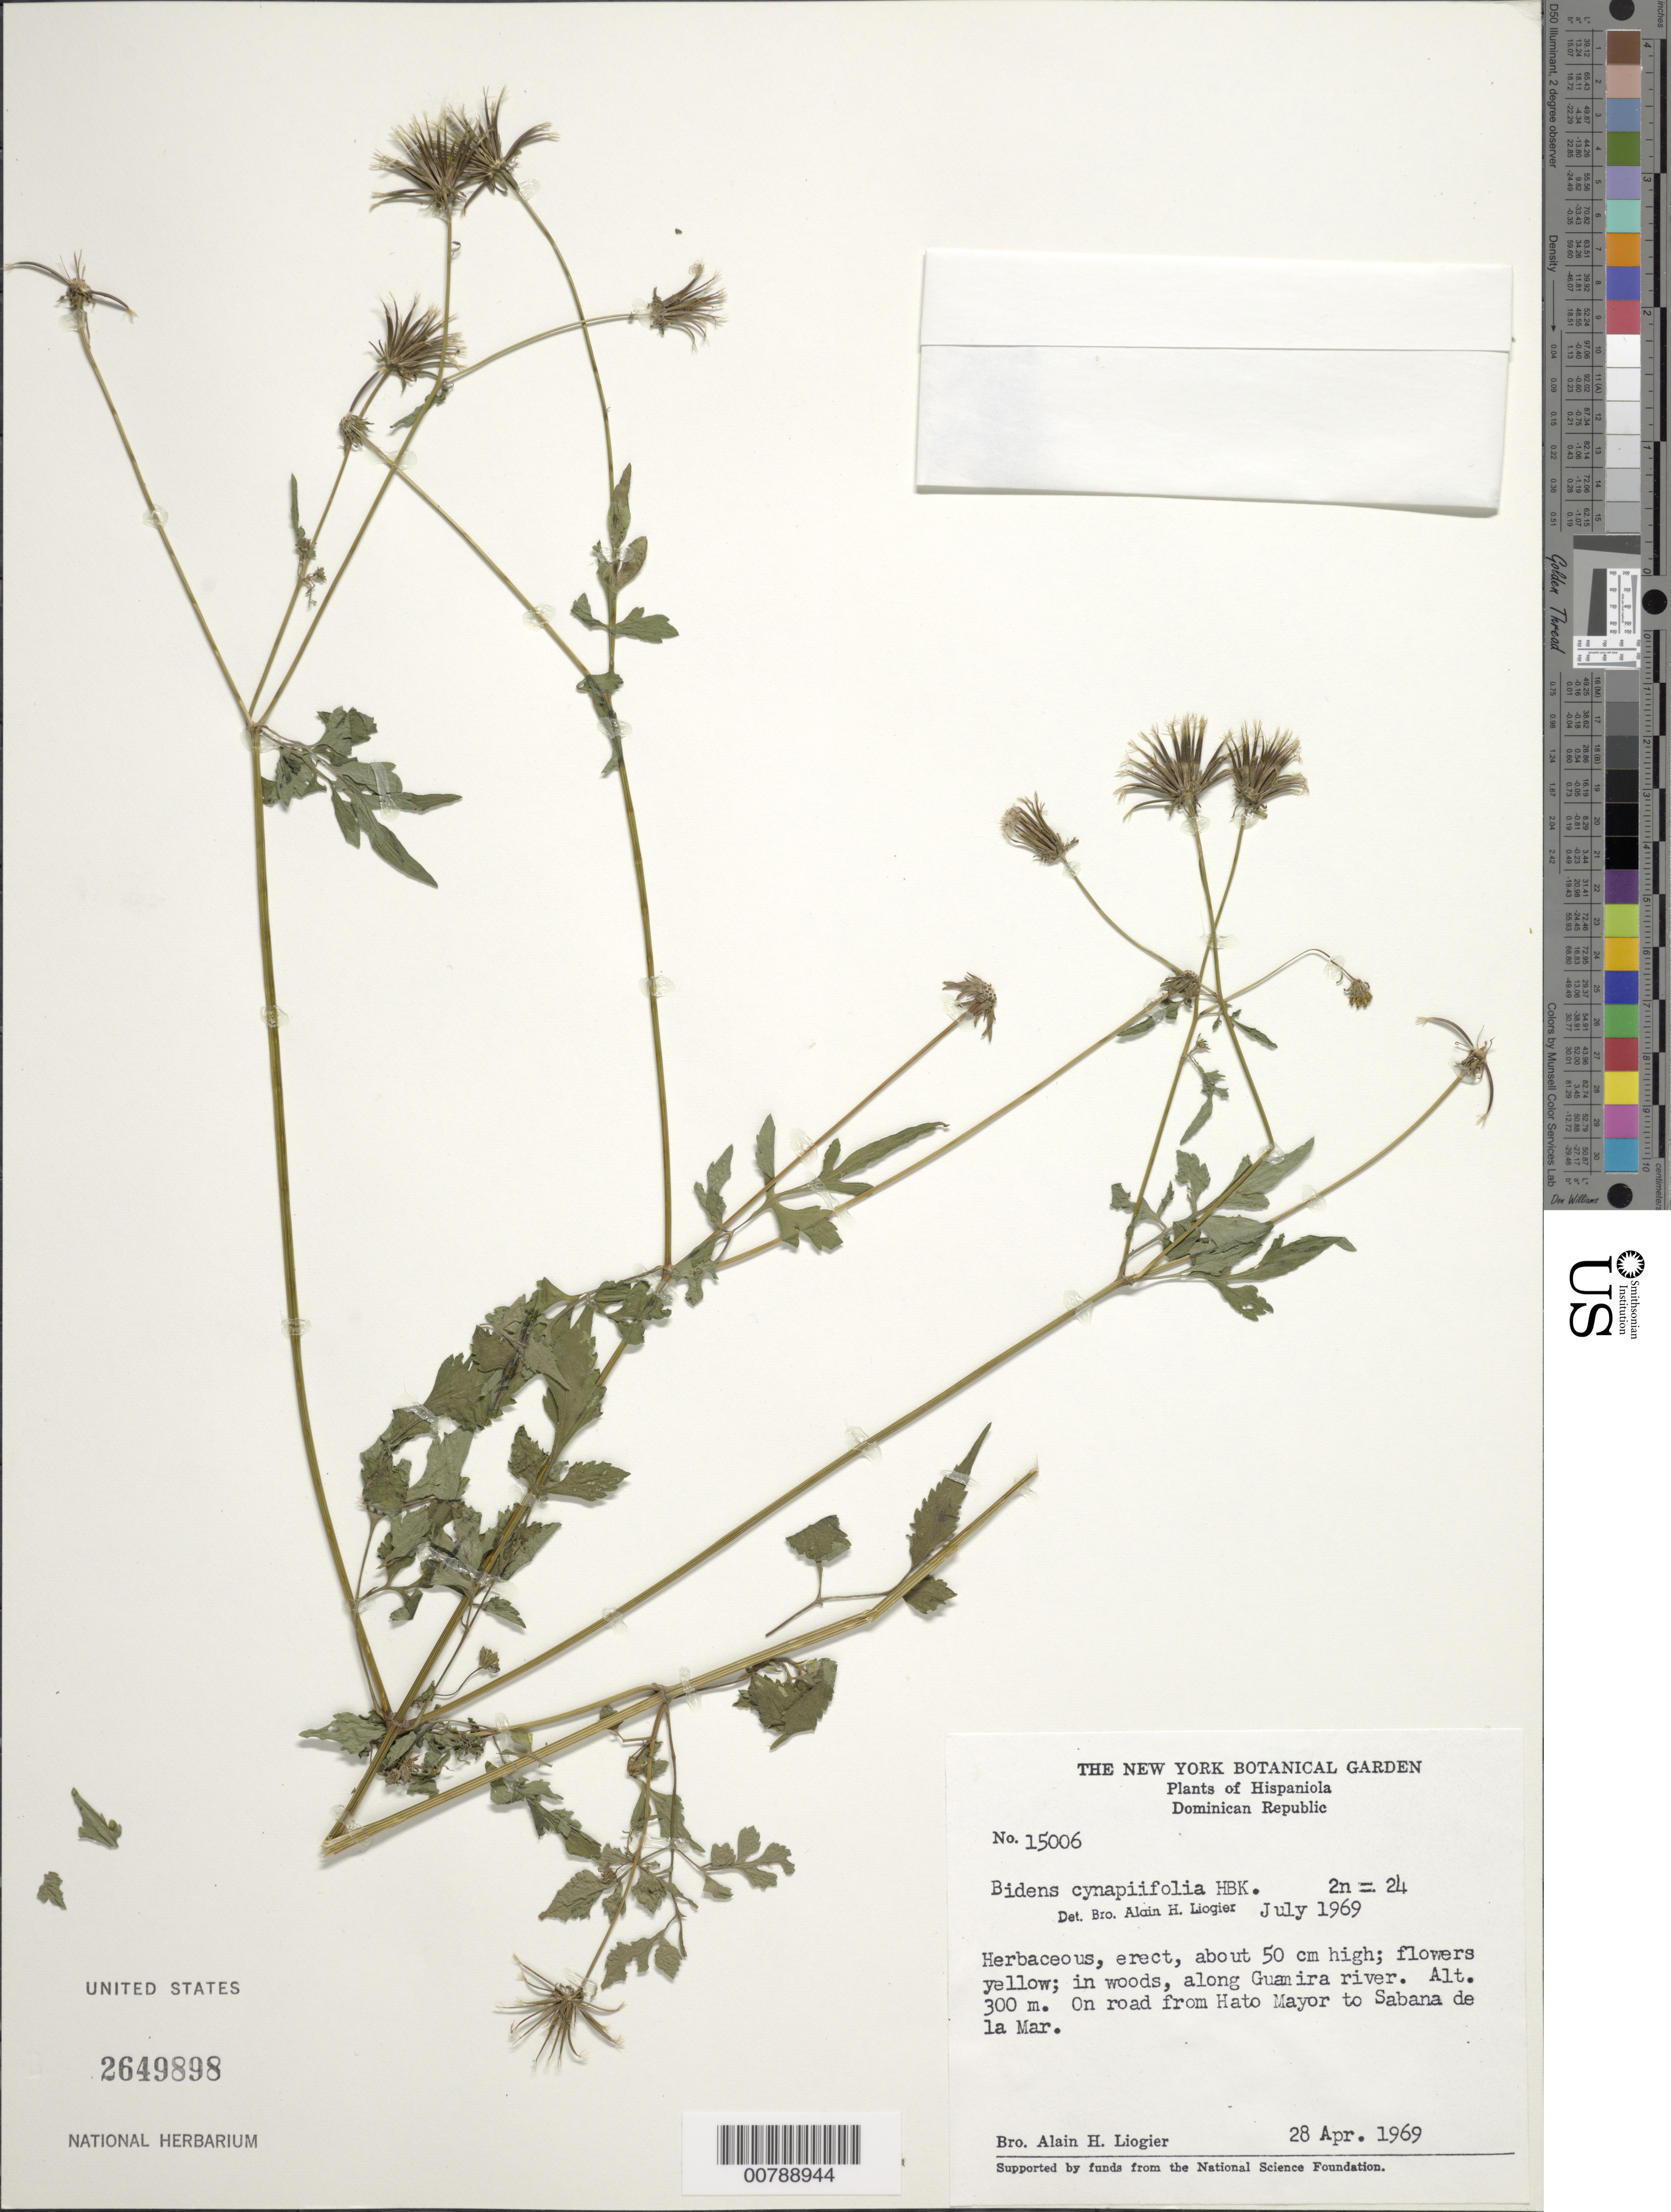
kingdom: Plantae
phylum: Tracheophyta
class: Magnoliopsida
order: Asterales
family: Asteraceae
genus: Bidens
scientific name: Bidens cynapiifolia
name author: Kunth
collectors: A. H. Liogier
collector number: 15006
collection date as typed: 28 Apr 1969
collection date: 1969-04-28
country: Dominican Republic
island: Hispaniola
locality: Along Guamira river. On road from Hato Mayor to Sabana de la Mar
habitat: In woods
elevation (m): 300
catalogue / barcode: US 2649898